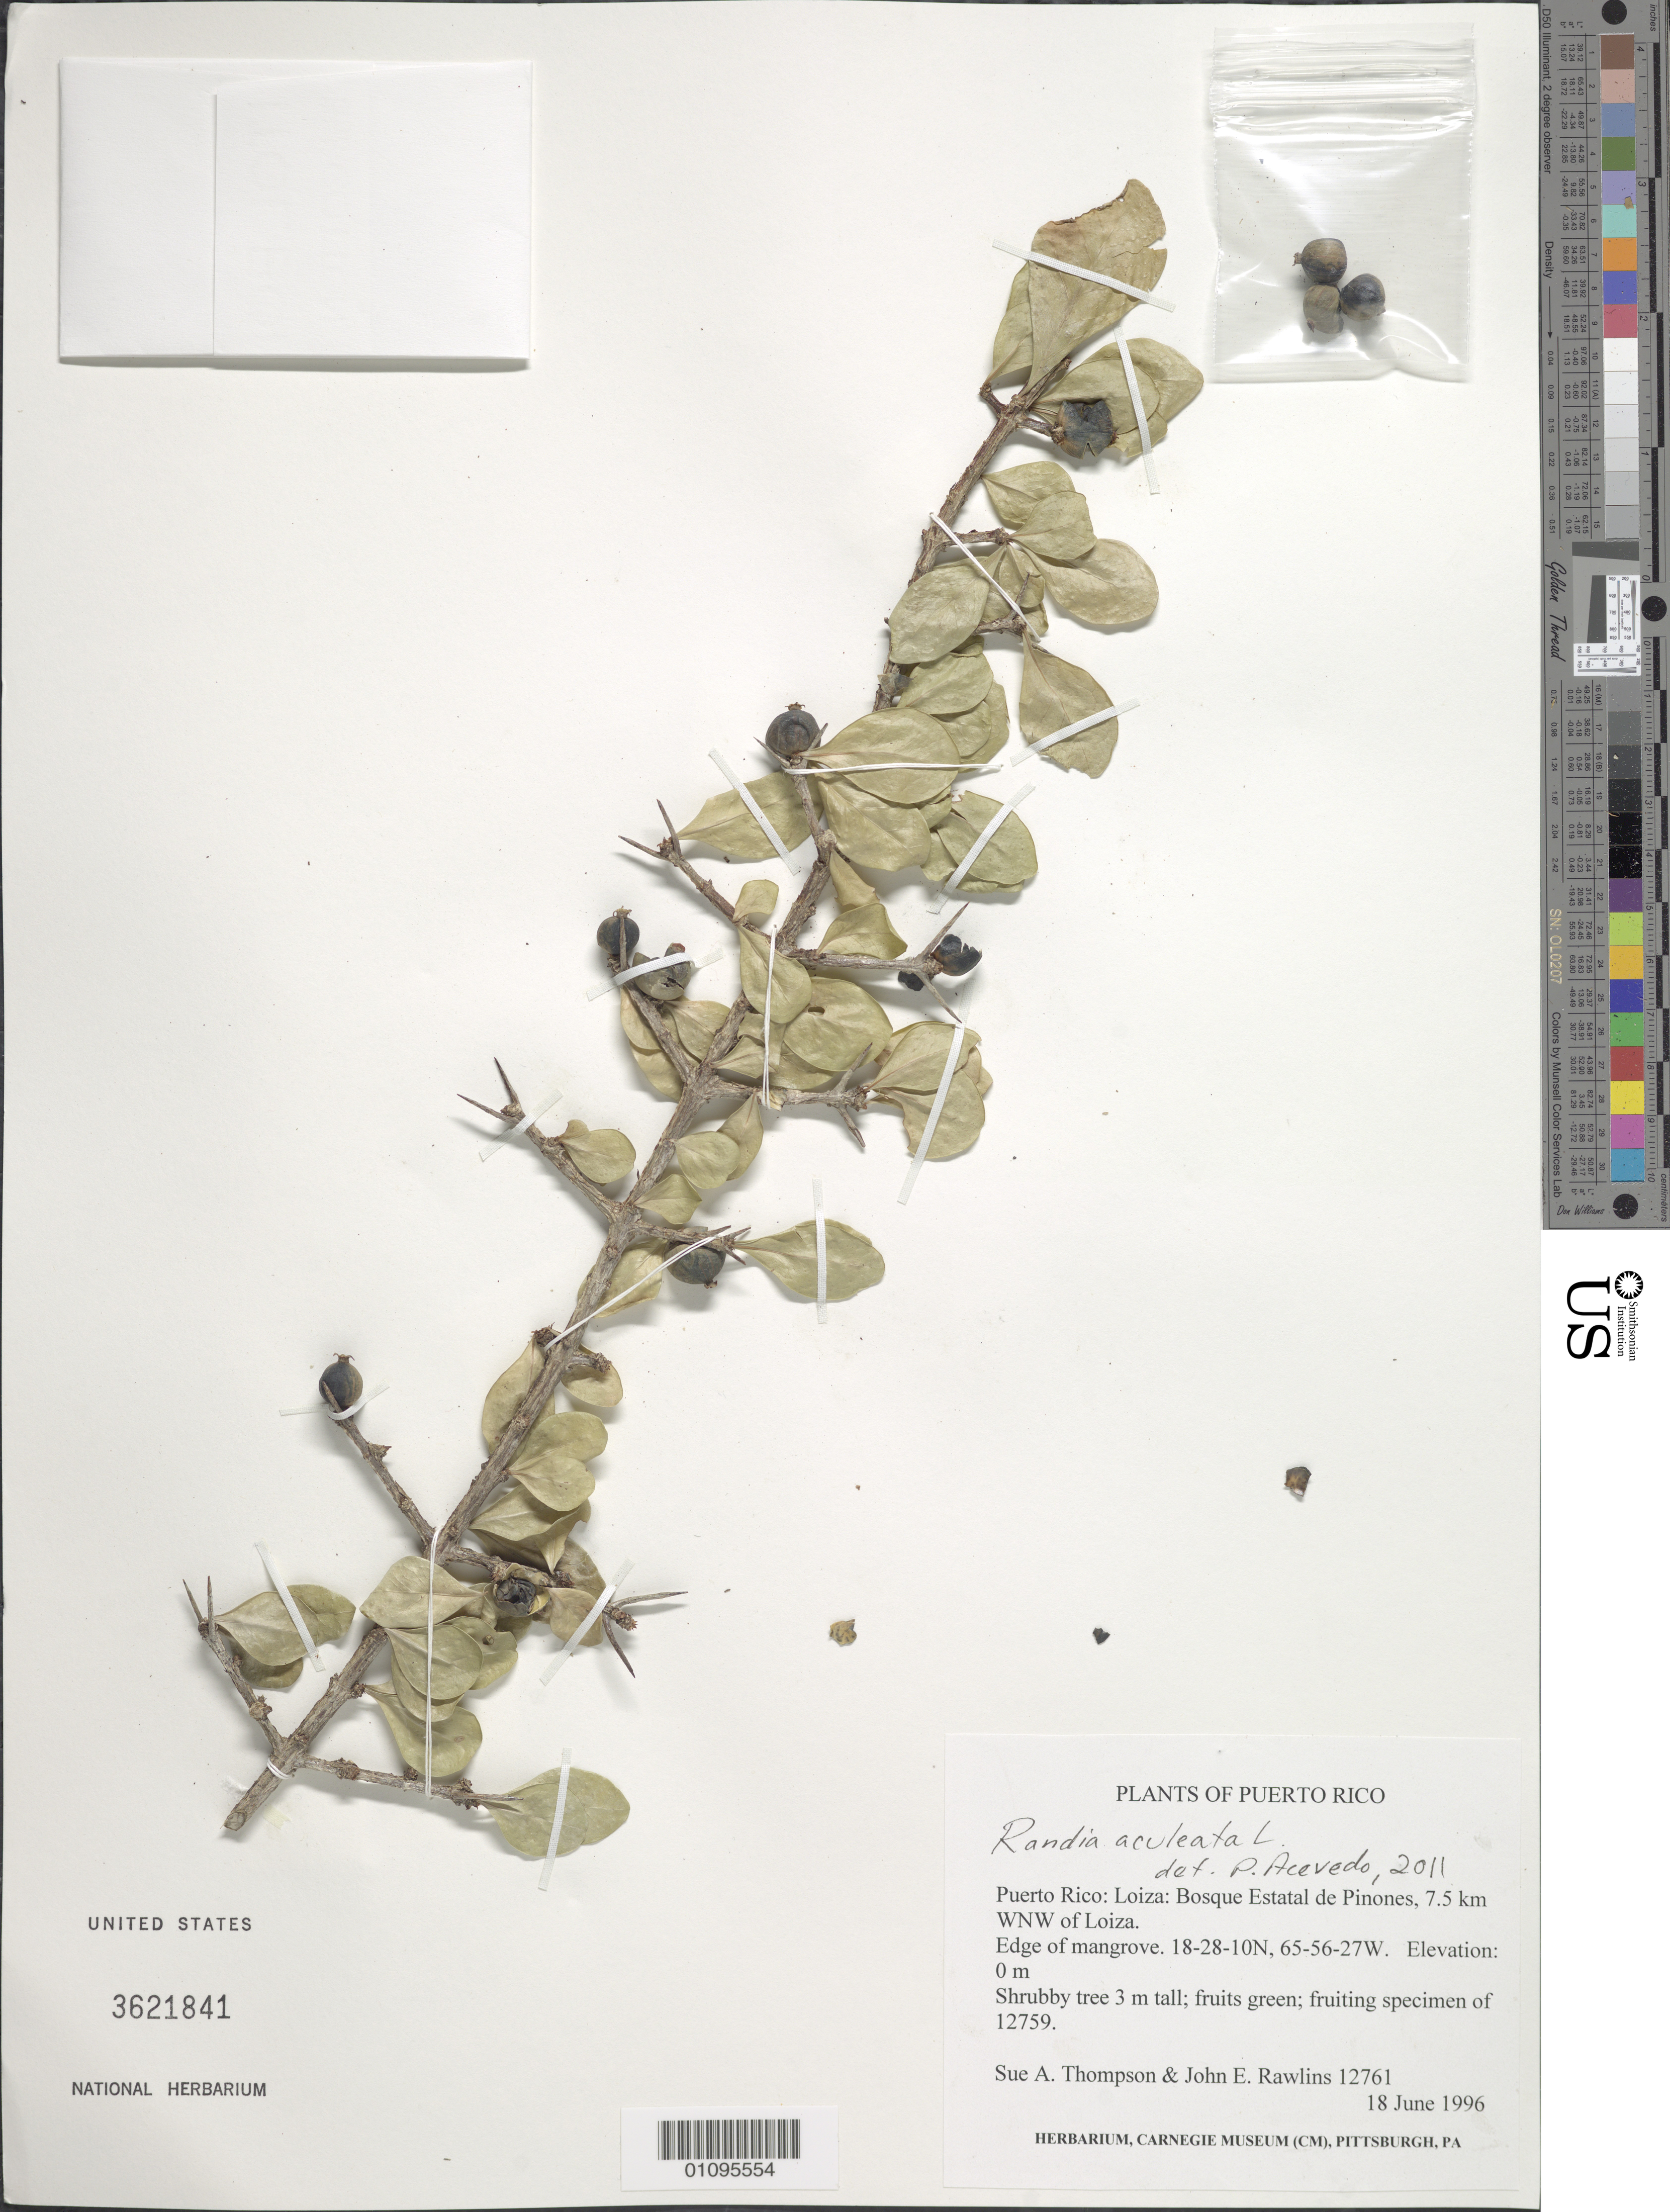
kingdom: Plantae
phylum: Tracheophyta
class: Magnoliopsida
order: Gentianales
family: Rubiaceae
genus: Randia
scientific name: Randia aculeata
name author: L.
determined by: Acevedo-Rodríguez, P., (BOT), Smithsonian Institution - National Museum of Natural History (UNITED STATES)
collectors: S. A. Thompson & J. Rawlins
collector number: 12761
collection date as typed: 18 Jun 1996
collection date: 1996-06-18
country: Puerto Rico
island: Puerto Rico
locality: Loiza: Bosque Estatal de Pinones, 7.5 km WNW of Loiza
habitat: Edge of mangrove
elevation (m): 0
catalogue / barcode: US 3621841